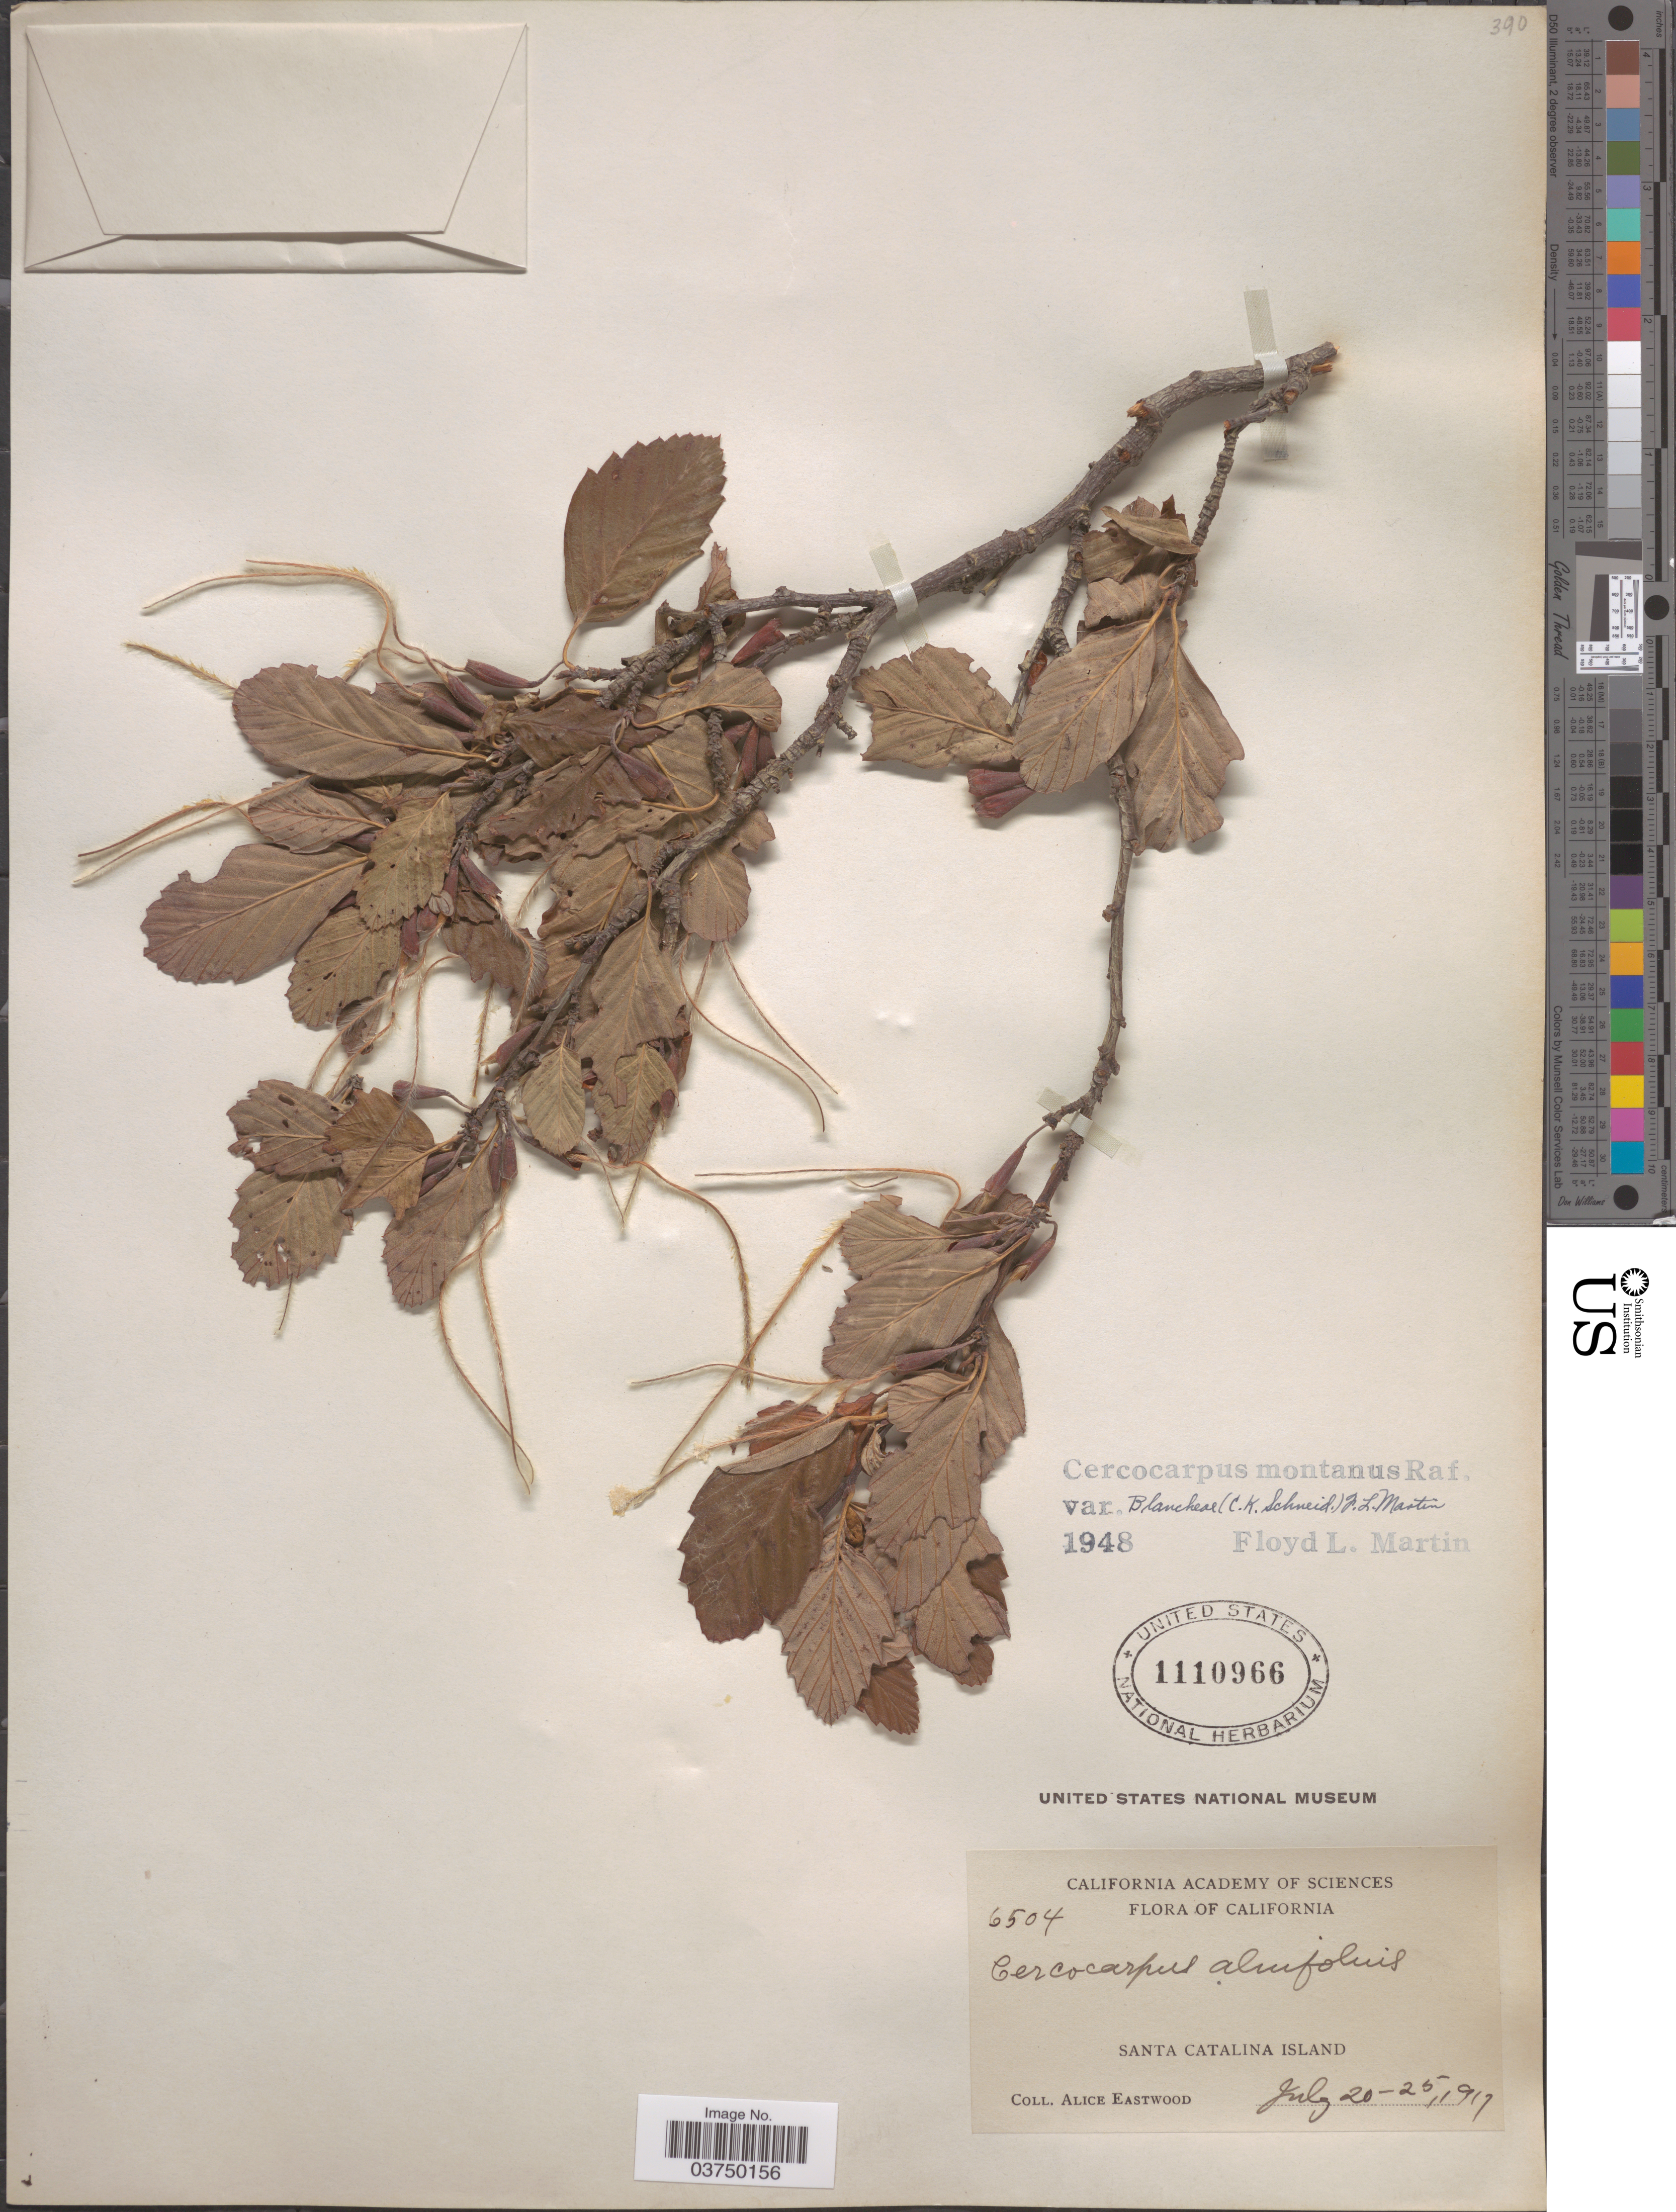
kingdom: Plantae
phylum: Tracheophyta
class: Magnoliopsida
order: Rosales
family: Rosaceae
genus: Cercocarpus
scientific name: Cercocarpus montanus var. blancheae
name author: (C.K. Schneid.) F.L. Martin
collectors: A. Eastwood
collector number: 6504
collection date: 1917-07-20/1917-07-25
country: United States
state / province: California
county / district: Los Angeles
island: Santa Catalina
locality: Santa Catalina Island.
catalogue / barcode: US 1110966